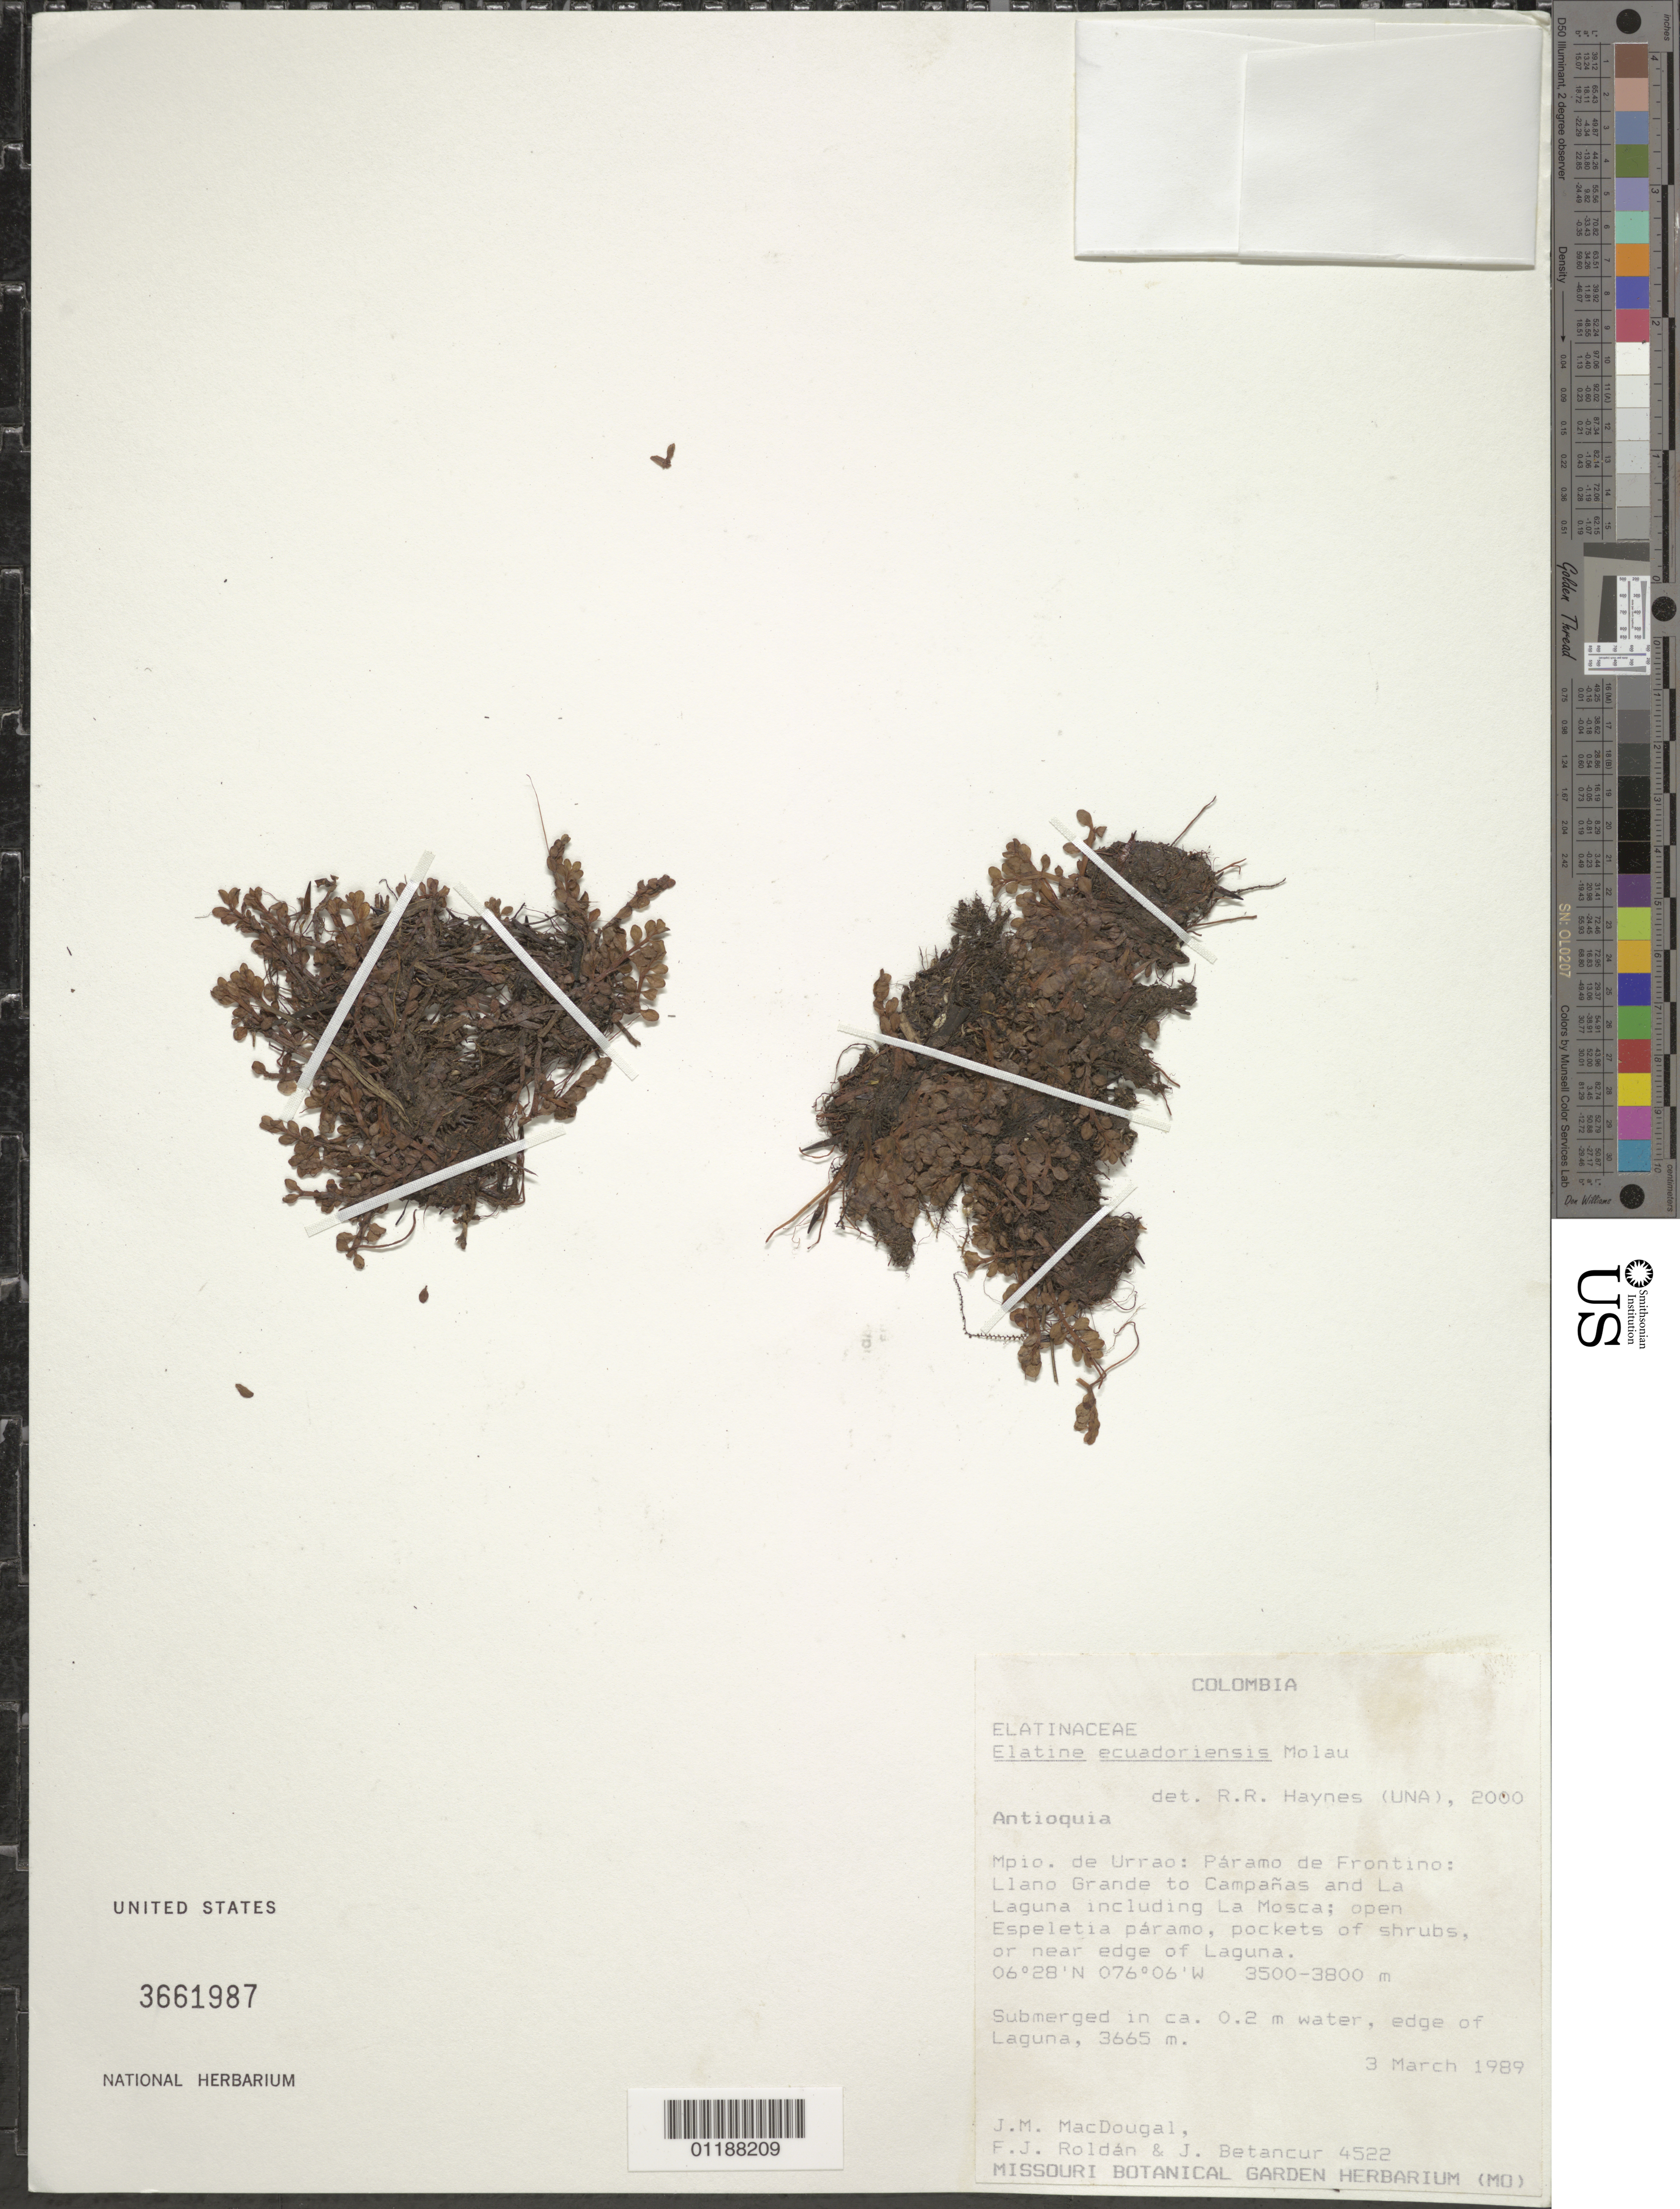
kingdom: Plantae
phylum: Tracheophyta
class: Magnoliopsida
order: Malpighiales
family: Elatinaceae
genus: Elatine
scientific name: Elatine ecuadoriensis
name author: Molau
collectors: J. M. MacDougal, F. J. Roldán & J. C. Betancur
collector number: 4522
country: Colombia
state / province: Antioquia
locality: Urrao, Paramo de Frontino, Llano Grande to Campanas and La Laguna including La Mosca, near the edge of Laguna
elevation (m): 3500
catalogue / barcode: US 3661987